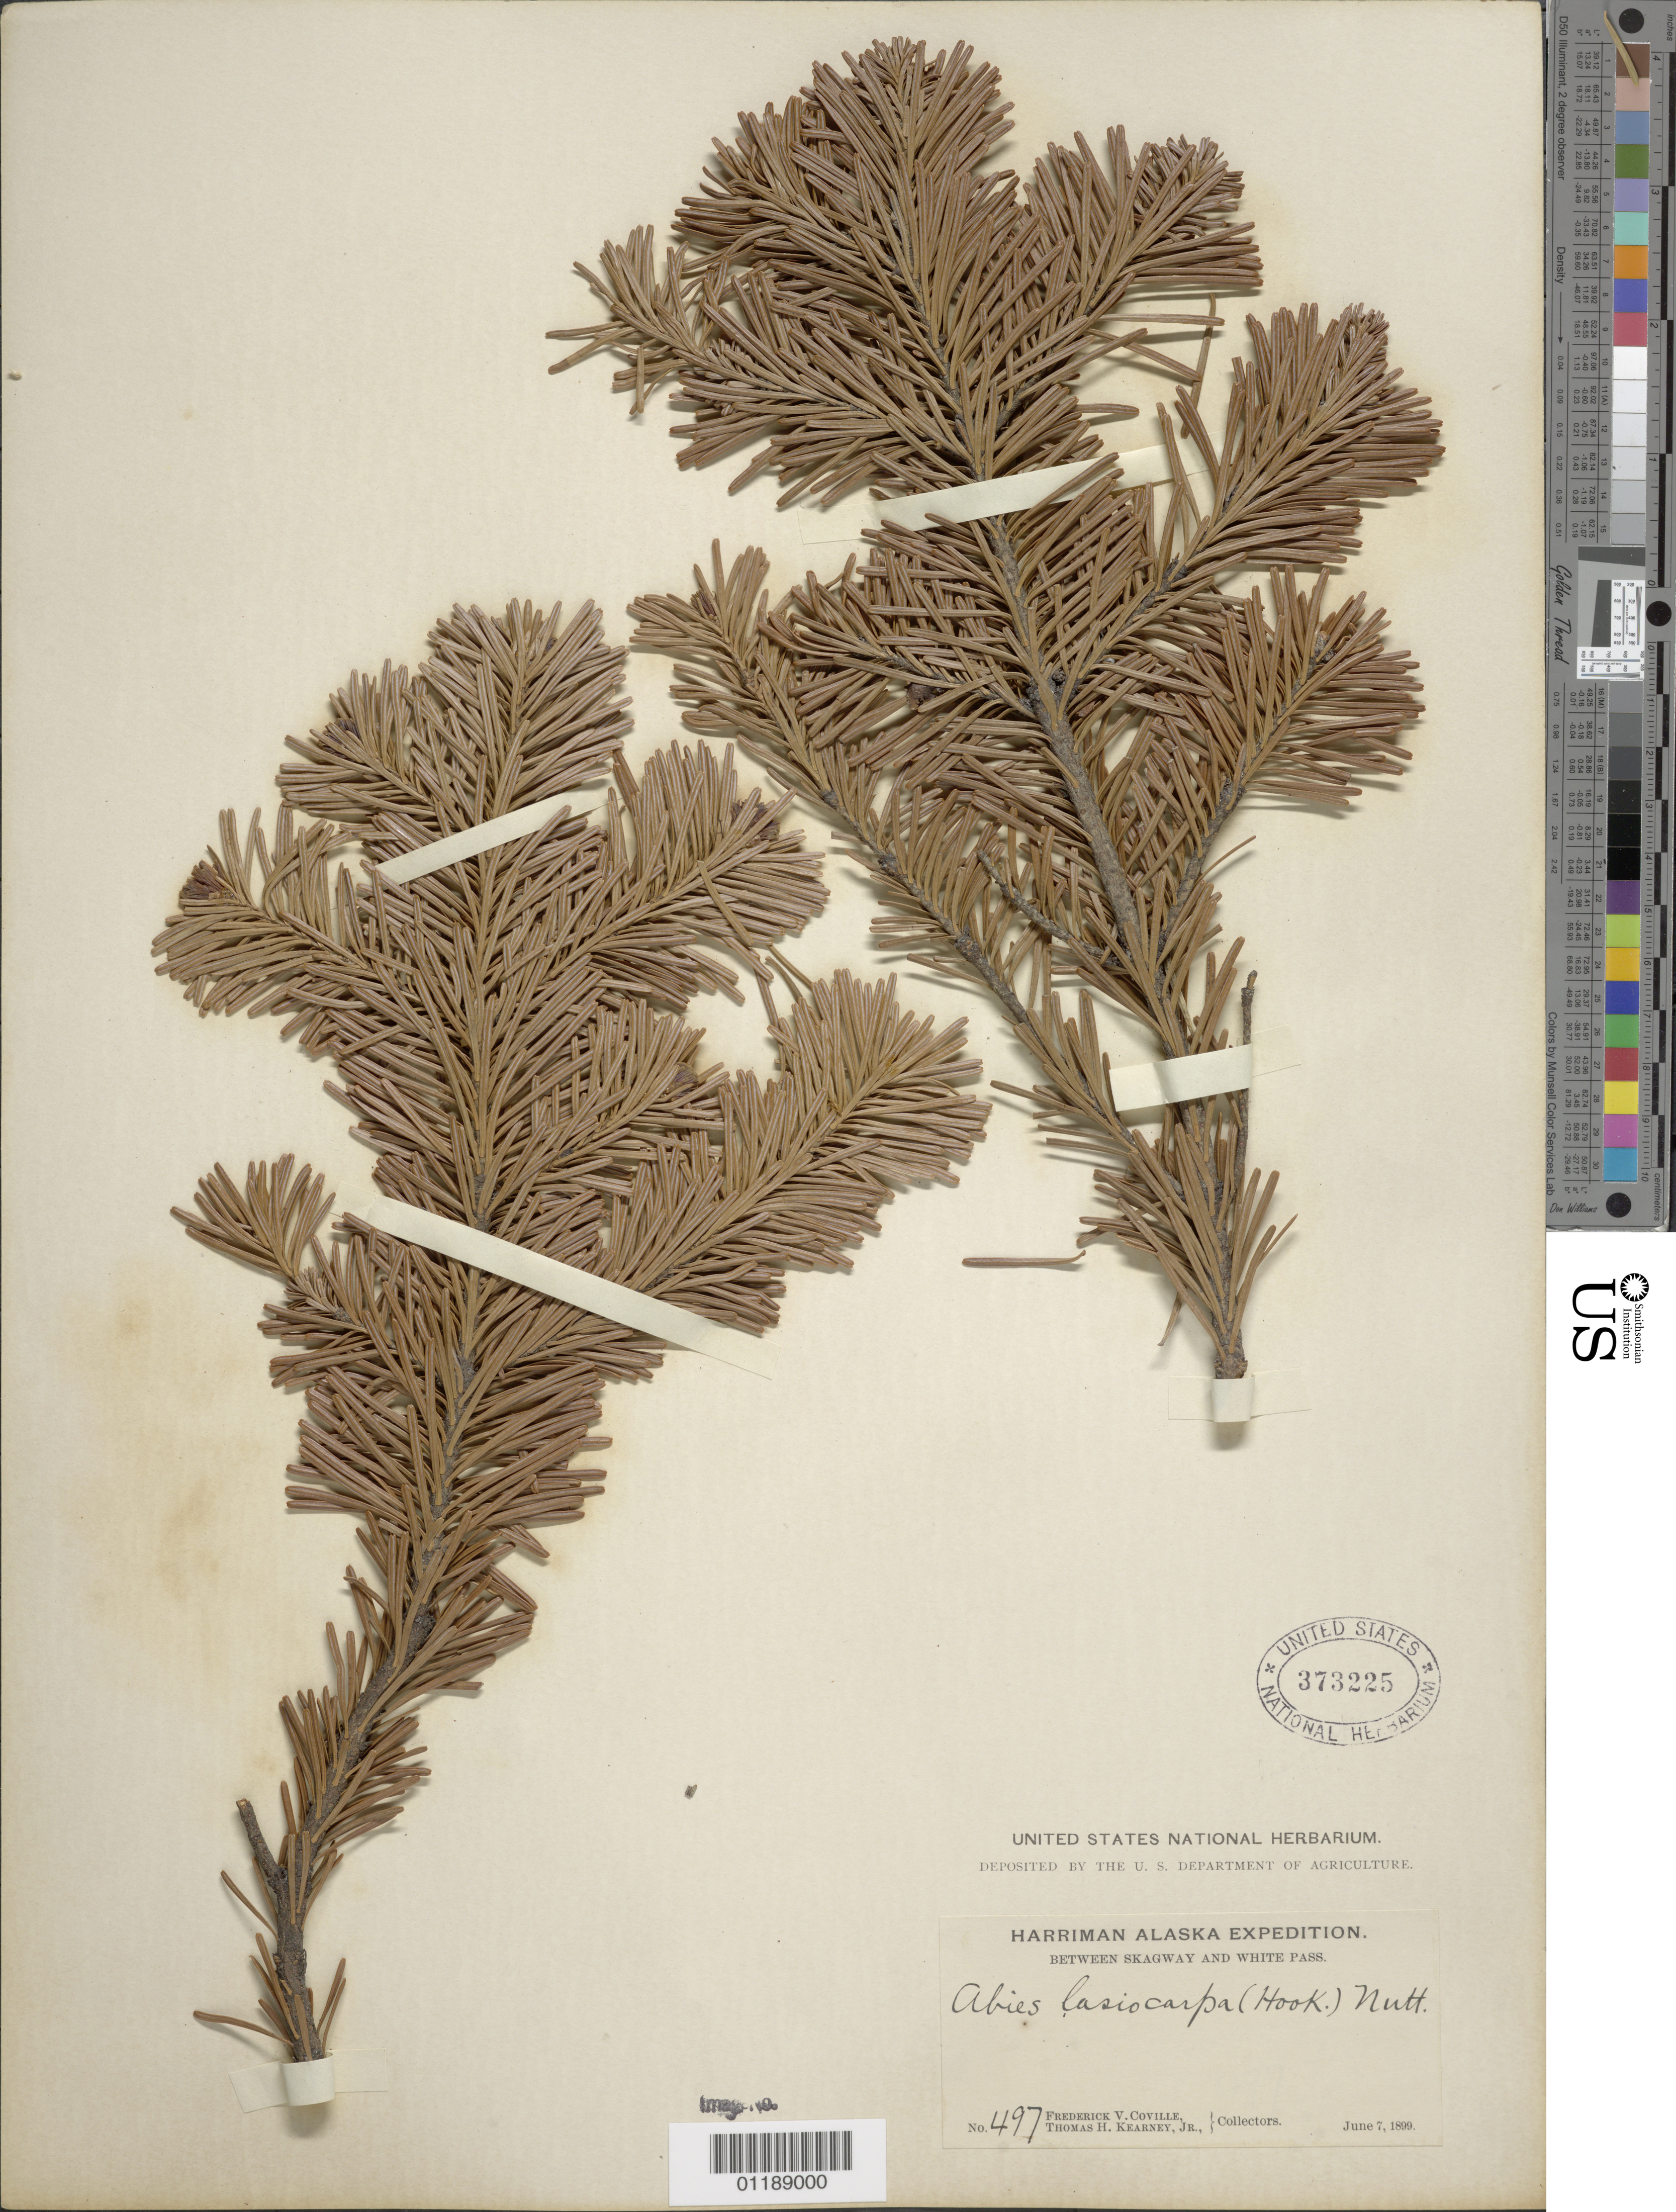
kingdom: Plantae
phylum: Tracheophyta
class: Pinopsida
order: Pinales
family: Pinaceae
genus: Abies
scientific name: Abies lasiocarpa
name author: (Hook.) Nutt.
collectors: F. V. Coville & T. H. Kearney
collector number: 497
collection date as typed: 07 Jun 1899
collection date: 1899-06-07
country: United States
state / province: Alaska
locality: Between Skagway and White Pass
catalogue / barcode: US 373225